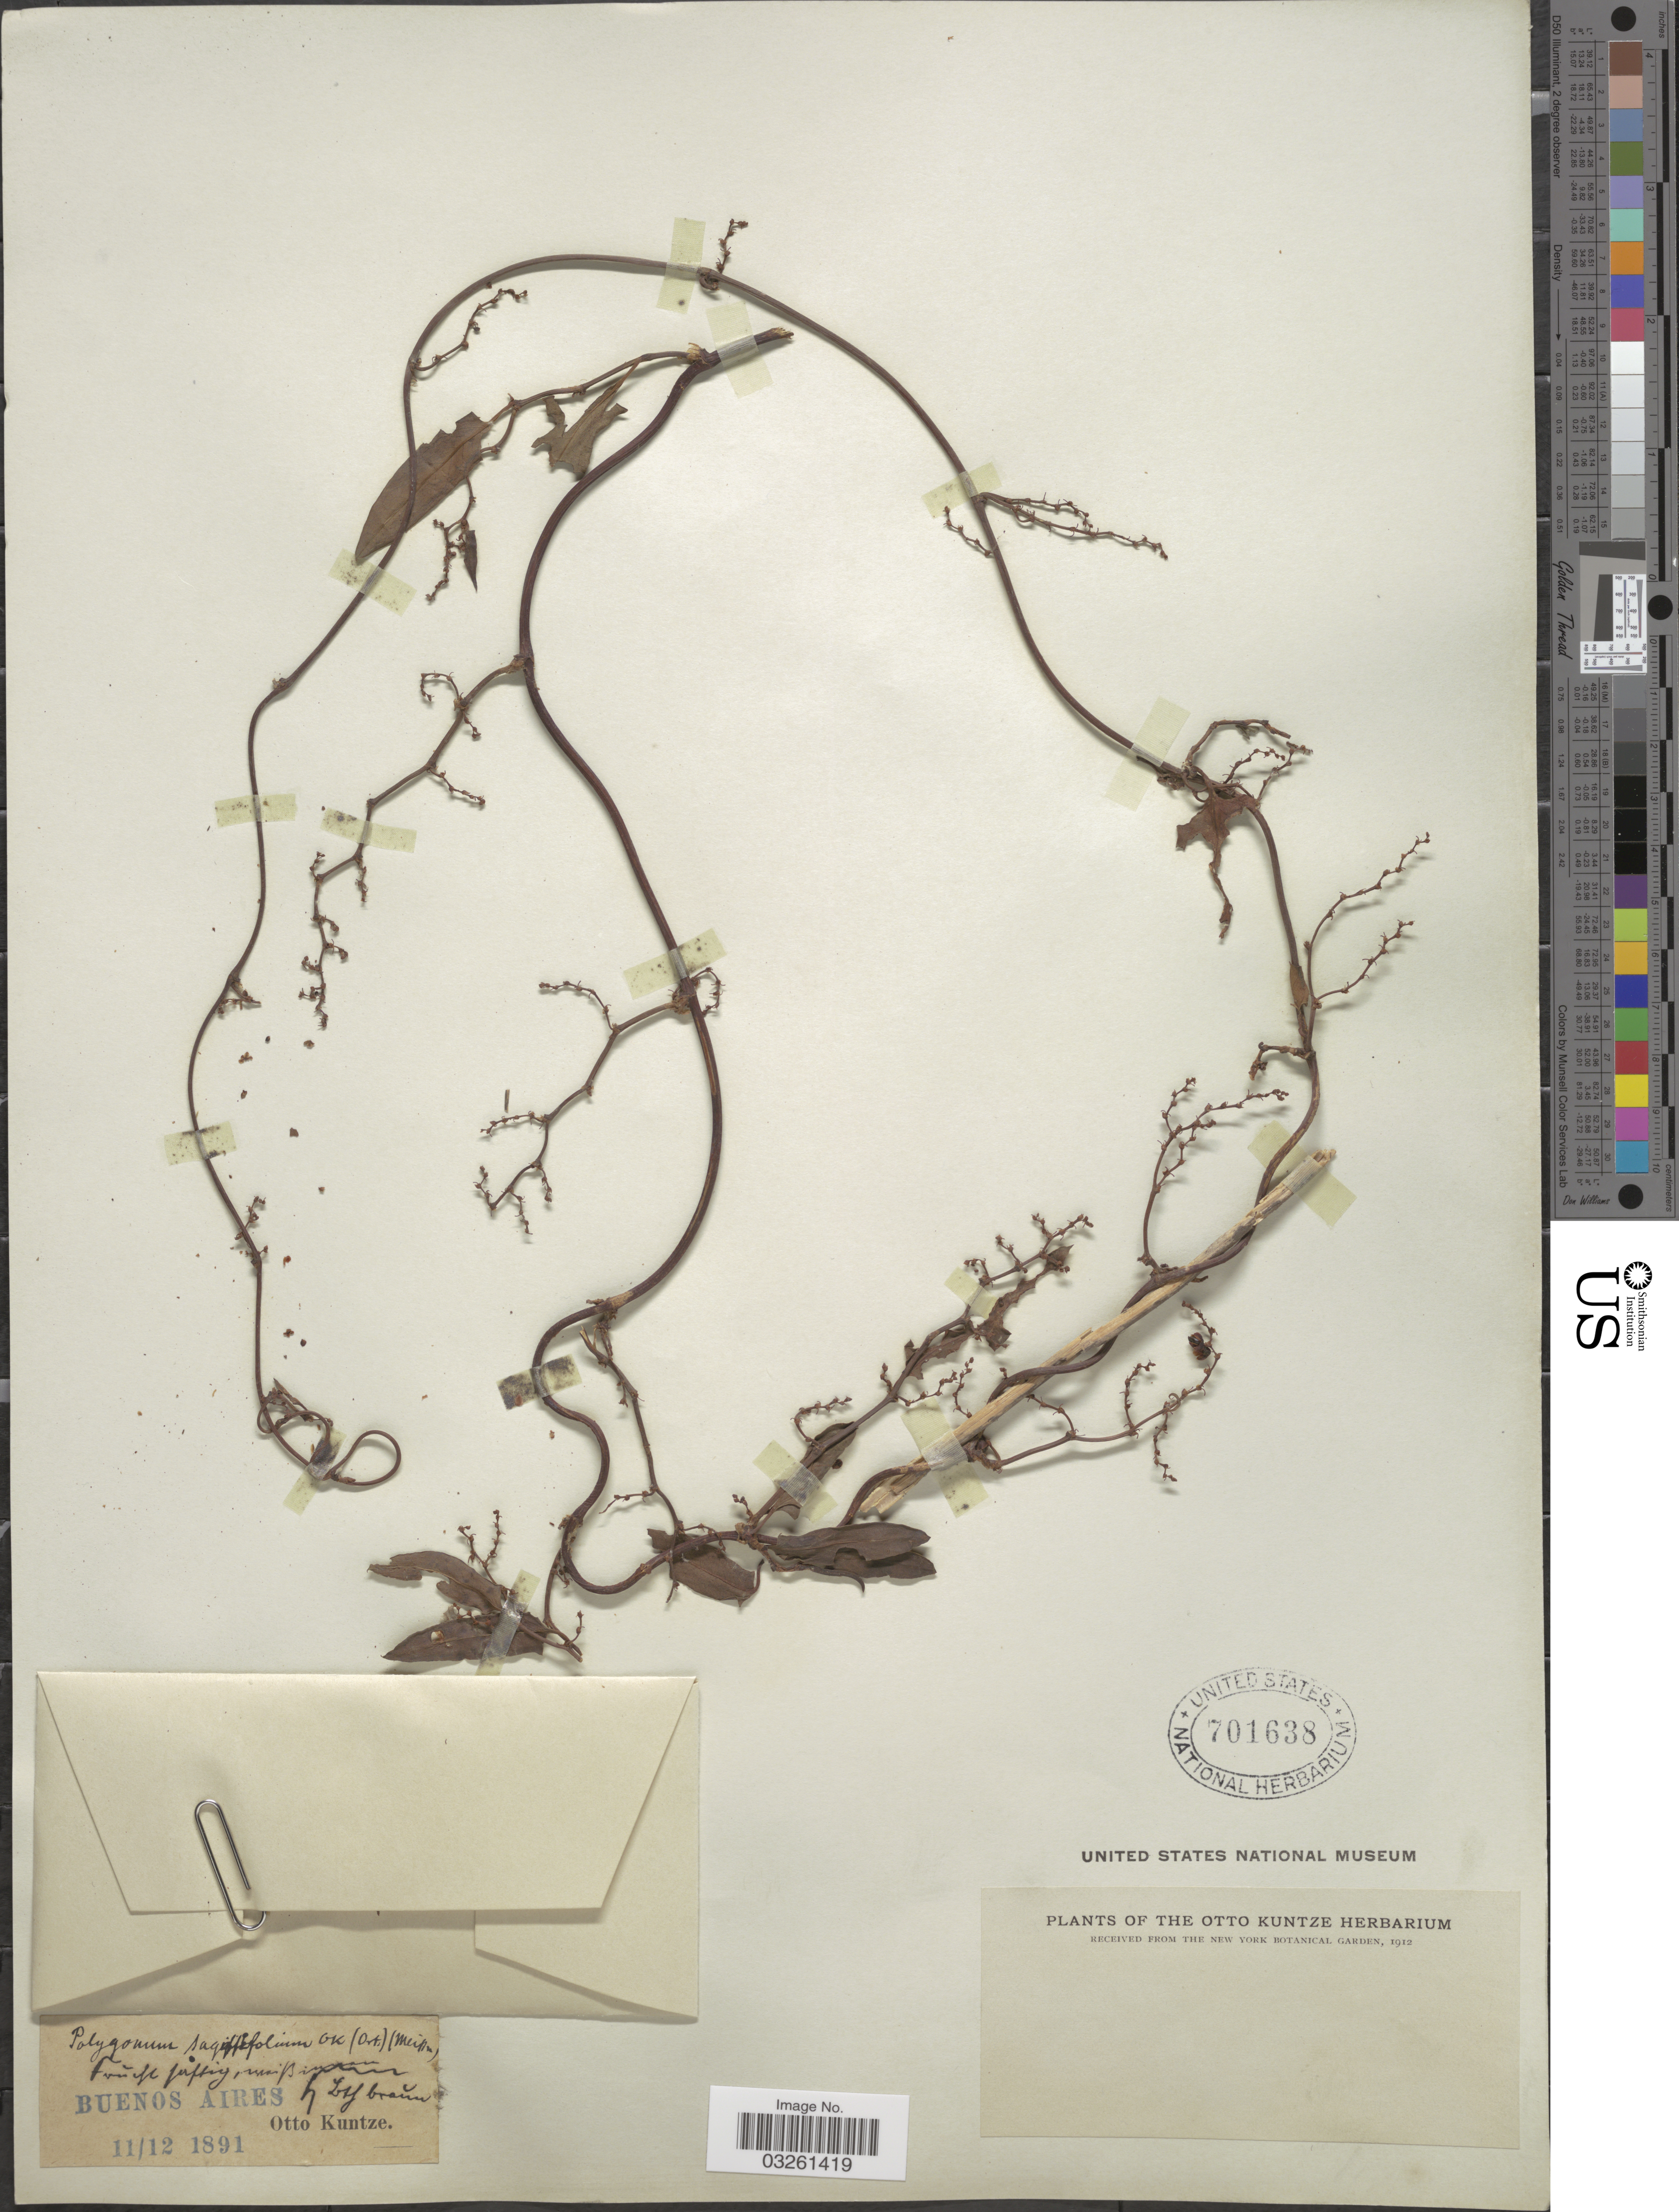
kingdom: Plantae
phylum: Tracheophyta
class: Magnoliopsida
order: Caryophyllales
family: Polygonaceae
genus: Muehlenbeckia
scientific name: Muehlenbeckia sagittifolia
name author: (Ortega) Meisn.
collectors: C.E.O. Kuntze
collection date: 1891-12-11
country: Argentina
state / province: Buenos Aires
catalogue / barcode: US 701638